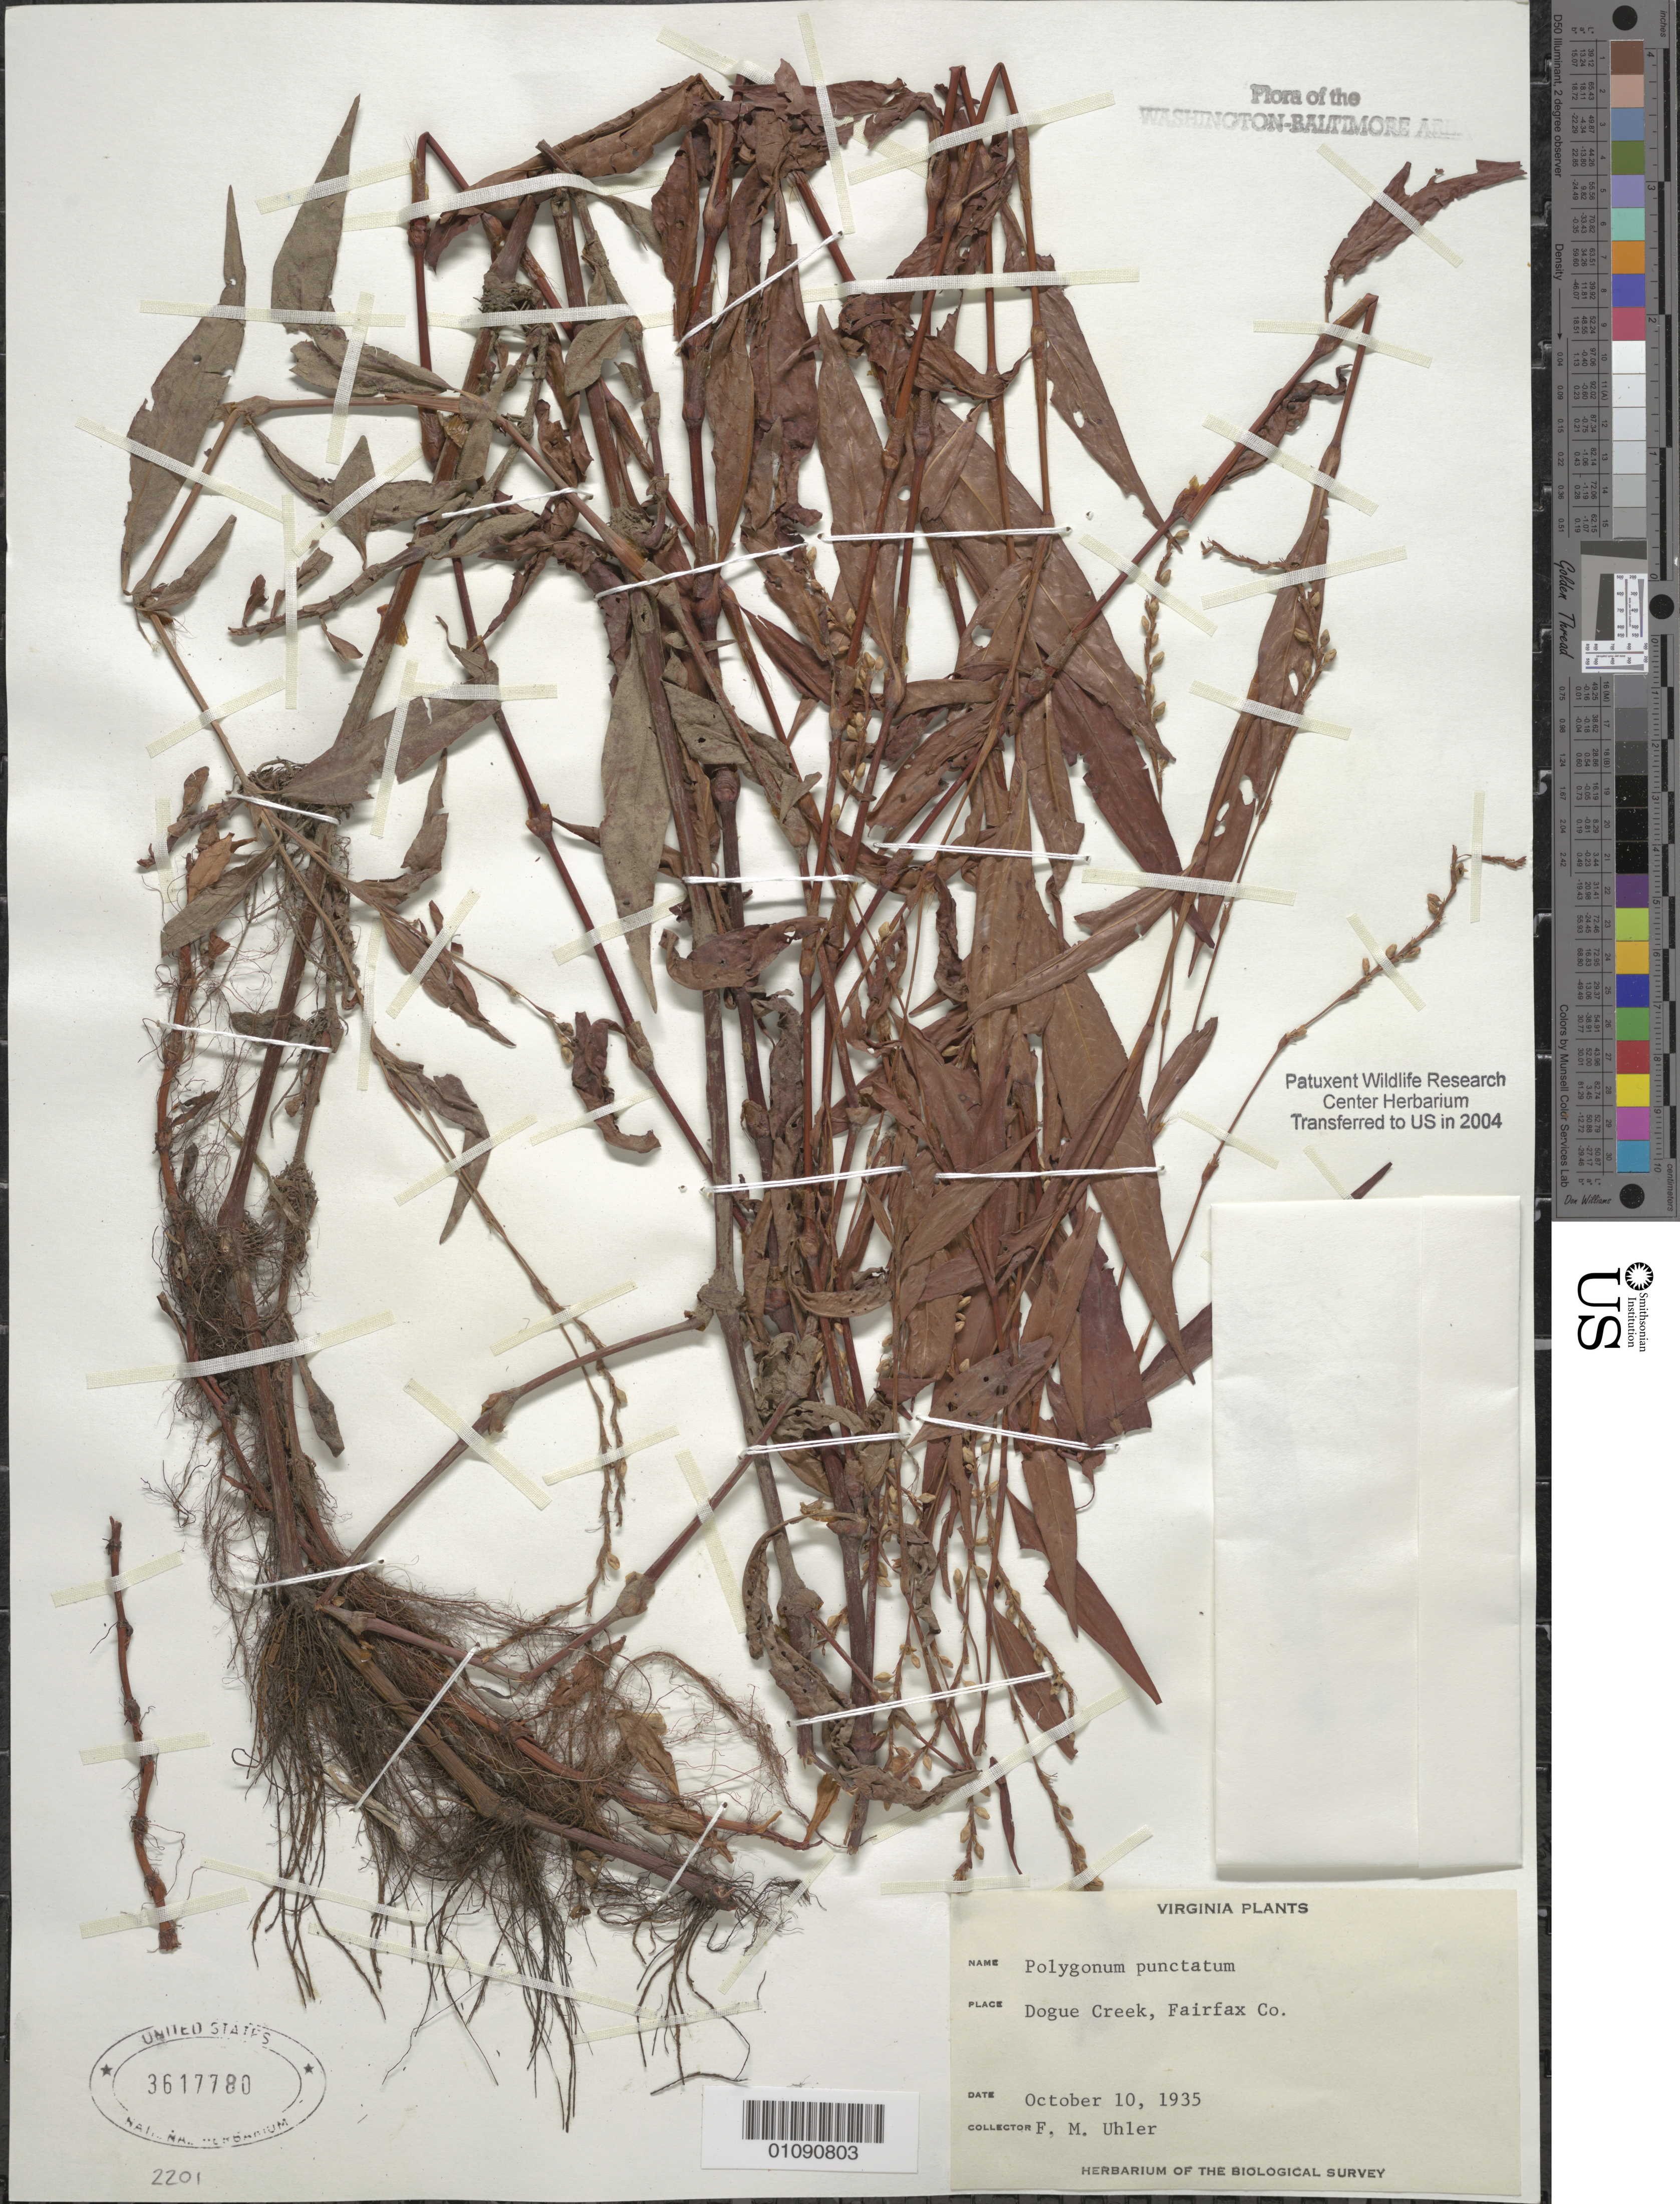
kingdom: Plantae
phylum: Tracheophyta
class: Magnoliopsida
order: Caryophyllales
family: Polygonaceae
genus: Persicaria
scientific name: Persicaria punctata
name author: (Elliott) Small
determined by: Atha, D. E.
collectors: F. M. Uhler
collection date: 1935-10-10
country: United States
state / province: Virginia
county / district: Fairfax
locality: Dogue Creek.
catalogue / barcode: US 3617780